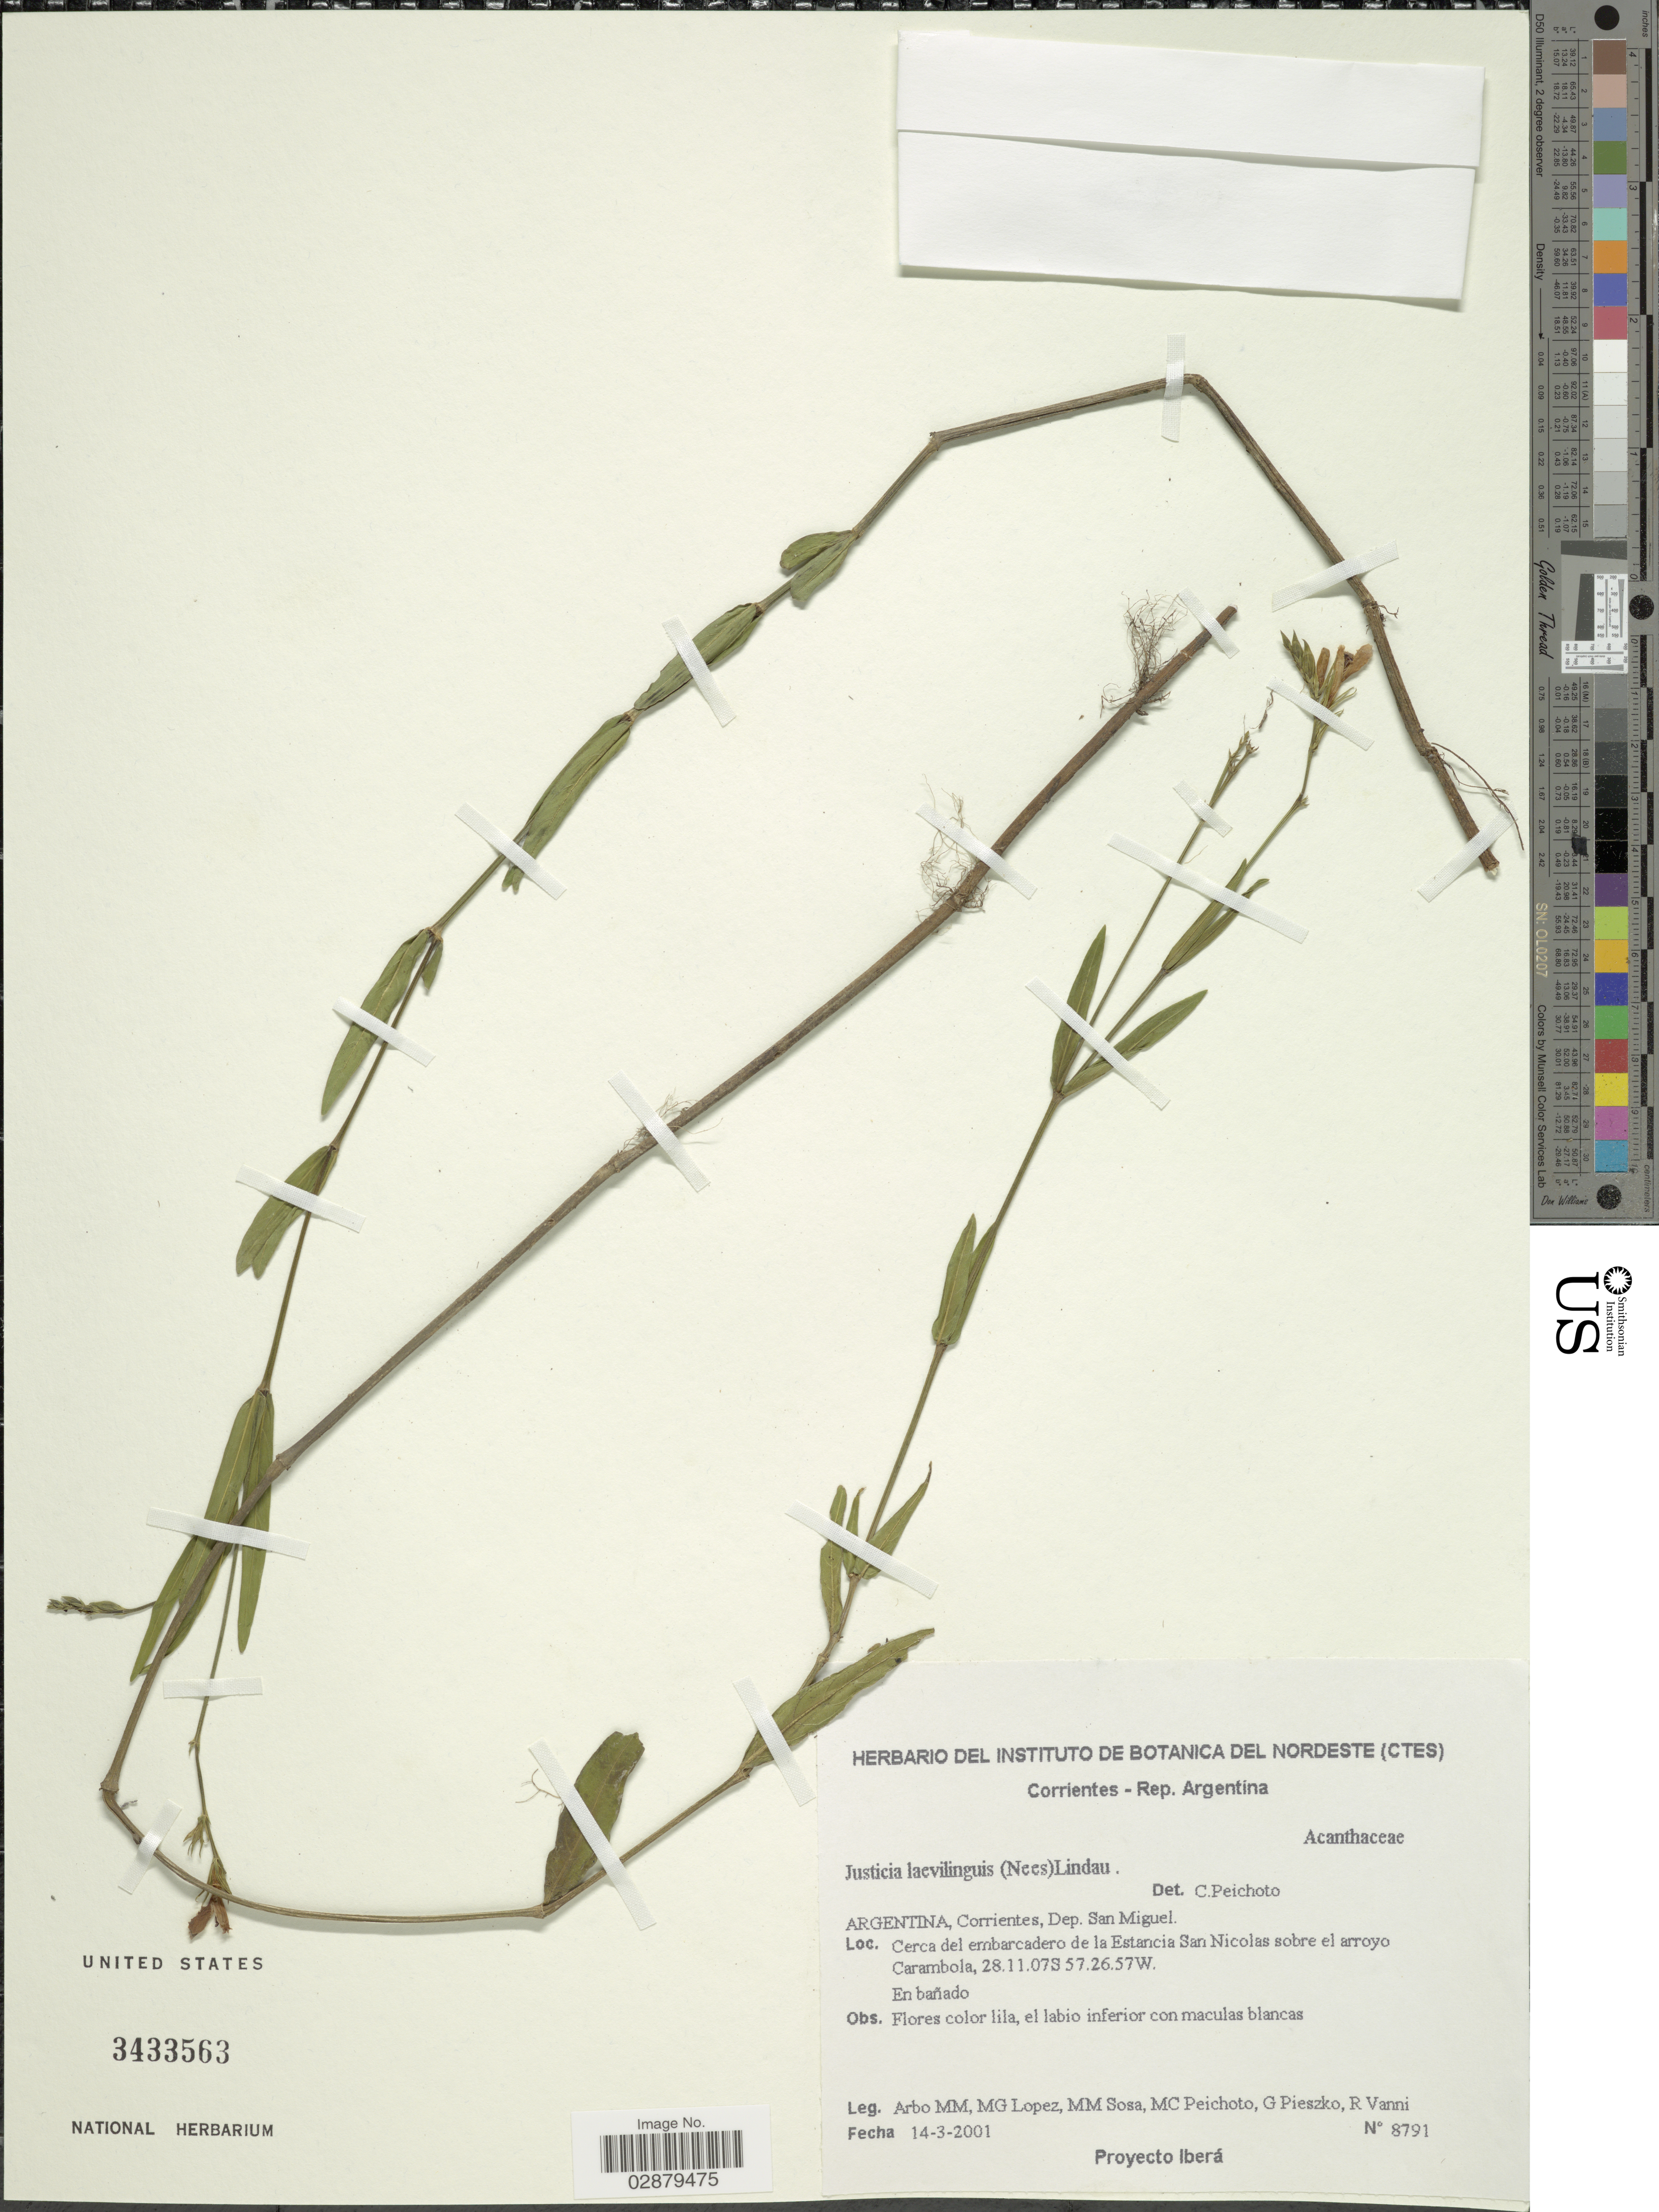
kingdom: Plantae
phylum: Tracheophyta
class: Magnoliopsida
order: Lamiales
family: Acanthaceae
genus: Justicia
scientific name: Justicia laevilinguis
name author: (Nees) Lindau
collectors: M. M. Arbo, M. López, M. Sosa, M. Peichoto & et al.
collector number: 8791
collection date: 2001-03-14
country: Argentina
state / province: Corrientes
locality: Dep. San Miguel. Cerca del embarcadero de la Estancia San Nicolas sobre el arroyo. Carambola.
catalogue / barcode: US 3433563